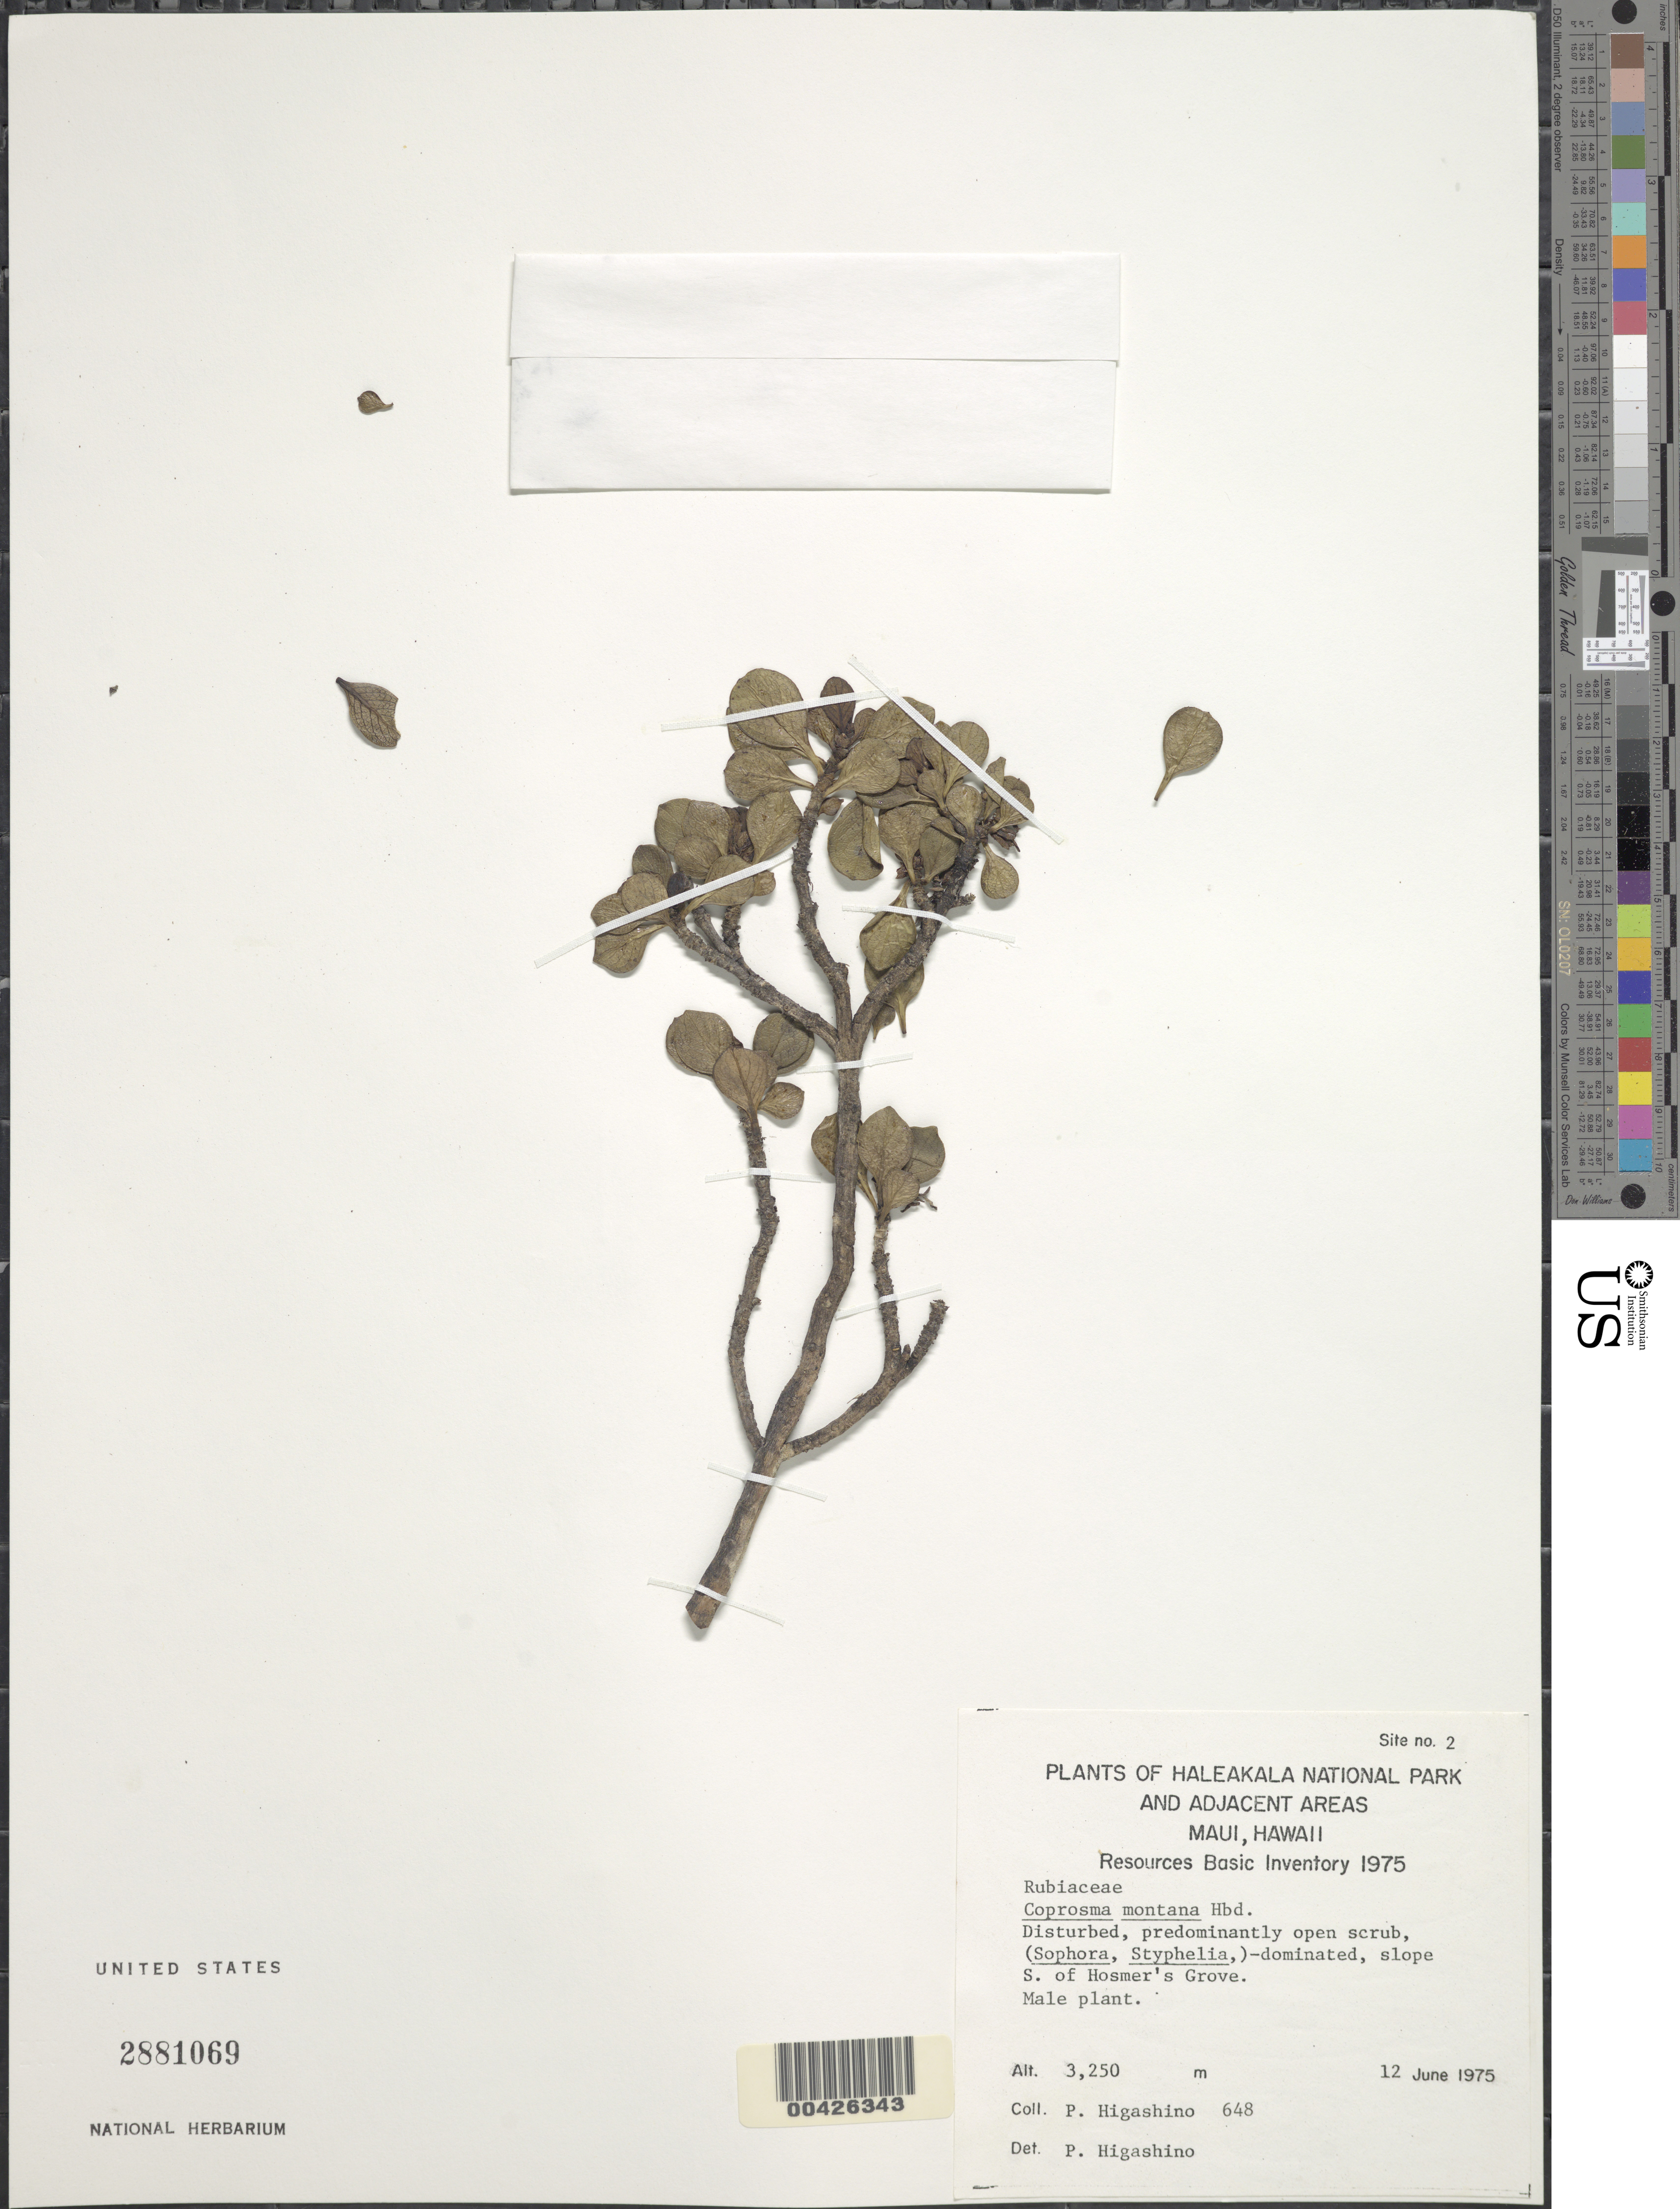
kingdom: Plantae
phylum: Tracheophyta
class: Magnoliopsida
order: Gentianales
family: Rubiaceae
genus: Coprosma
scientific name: Coprosma montana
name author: Hillebr.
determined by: Higashino, P.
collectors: P. Higashino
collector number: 648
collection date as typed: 12 Jun 1975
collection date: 1975-06-12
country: United States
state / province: Hawaii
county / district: Maui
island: Maui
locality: slope S of Hosmer's Grove; Haleakala National Park and adjacent areas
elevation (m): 3250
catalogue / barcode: US 2881069